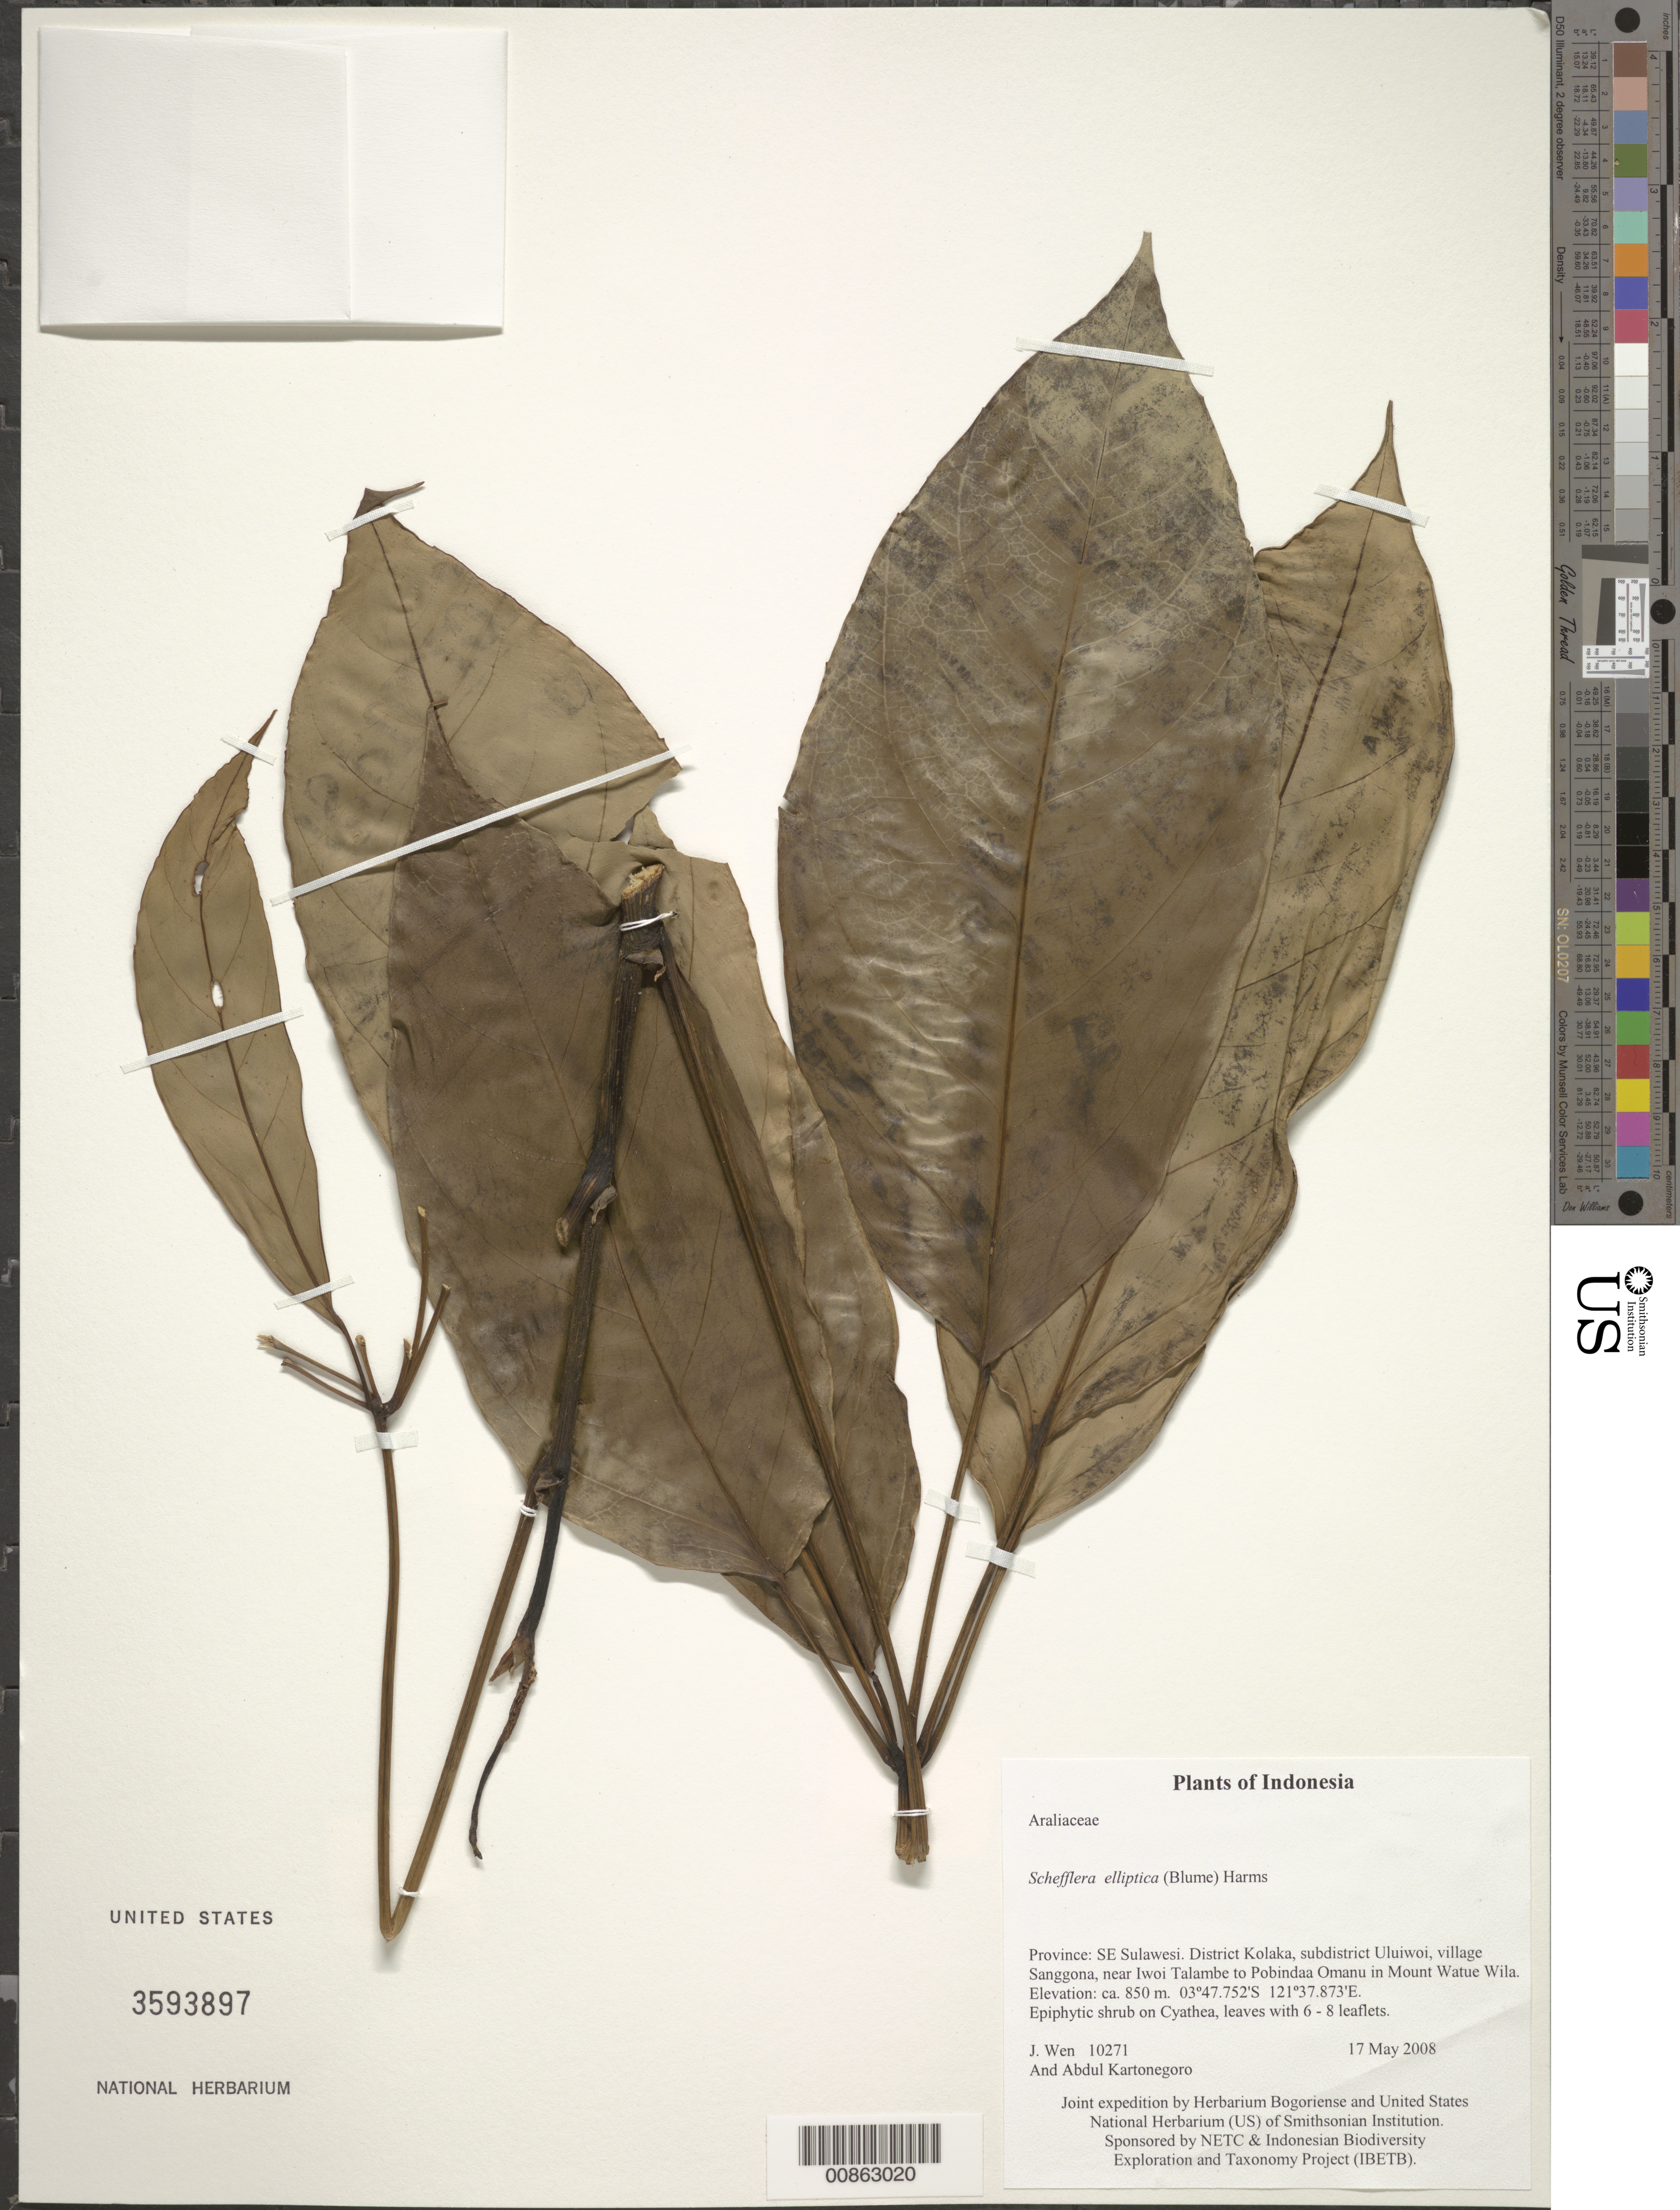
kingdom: Plantae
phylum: Tracheophyta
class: Magnoliopsida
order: Apiales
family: Araliaceae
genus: Heptapleurum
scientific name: Heptapleurum ellipticum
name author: (Blume) Seem.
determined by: Wagner, W. L., (BOT), Smithsonian Institution - National Museum of Natural History (UNITED STATES)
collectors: J. Wen & A. Kartonegoro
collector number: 10271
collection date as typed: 17 May 2008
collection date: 2008-05-17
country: Indonesia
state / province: Sulawesi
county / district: Sulawesi Tenggara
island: Sulawesi [Celebes]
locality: District Kolaka, subdistrict Uluiwoi, village Sanggona, near Iwoi Talambe to Pobindaa Omanu in Mount Watue Wila.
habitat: On Cyathea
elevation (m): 850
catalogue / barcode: US 3593897